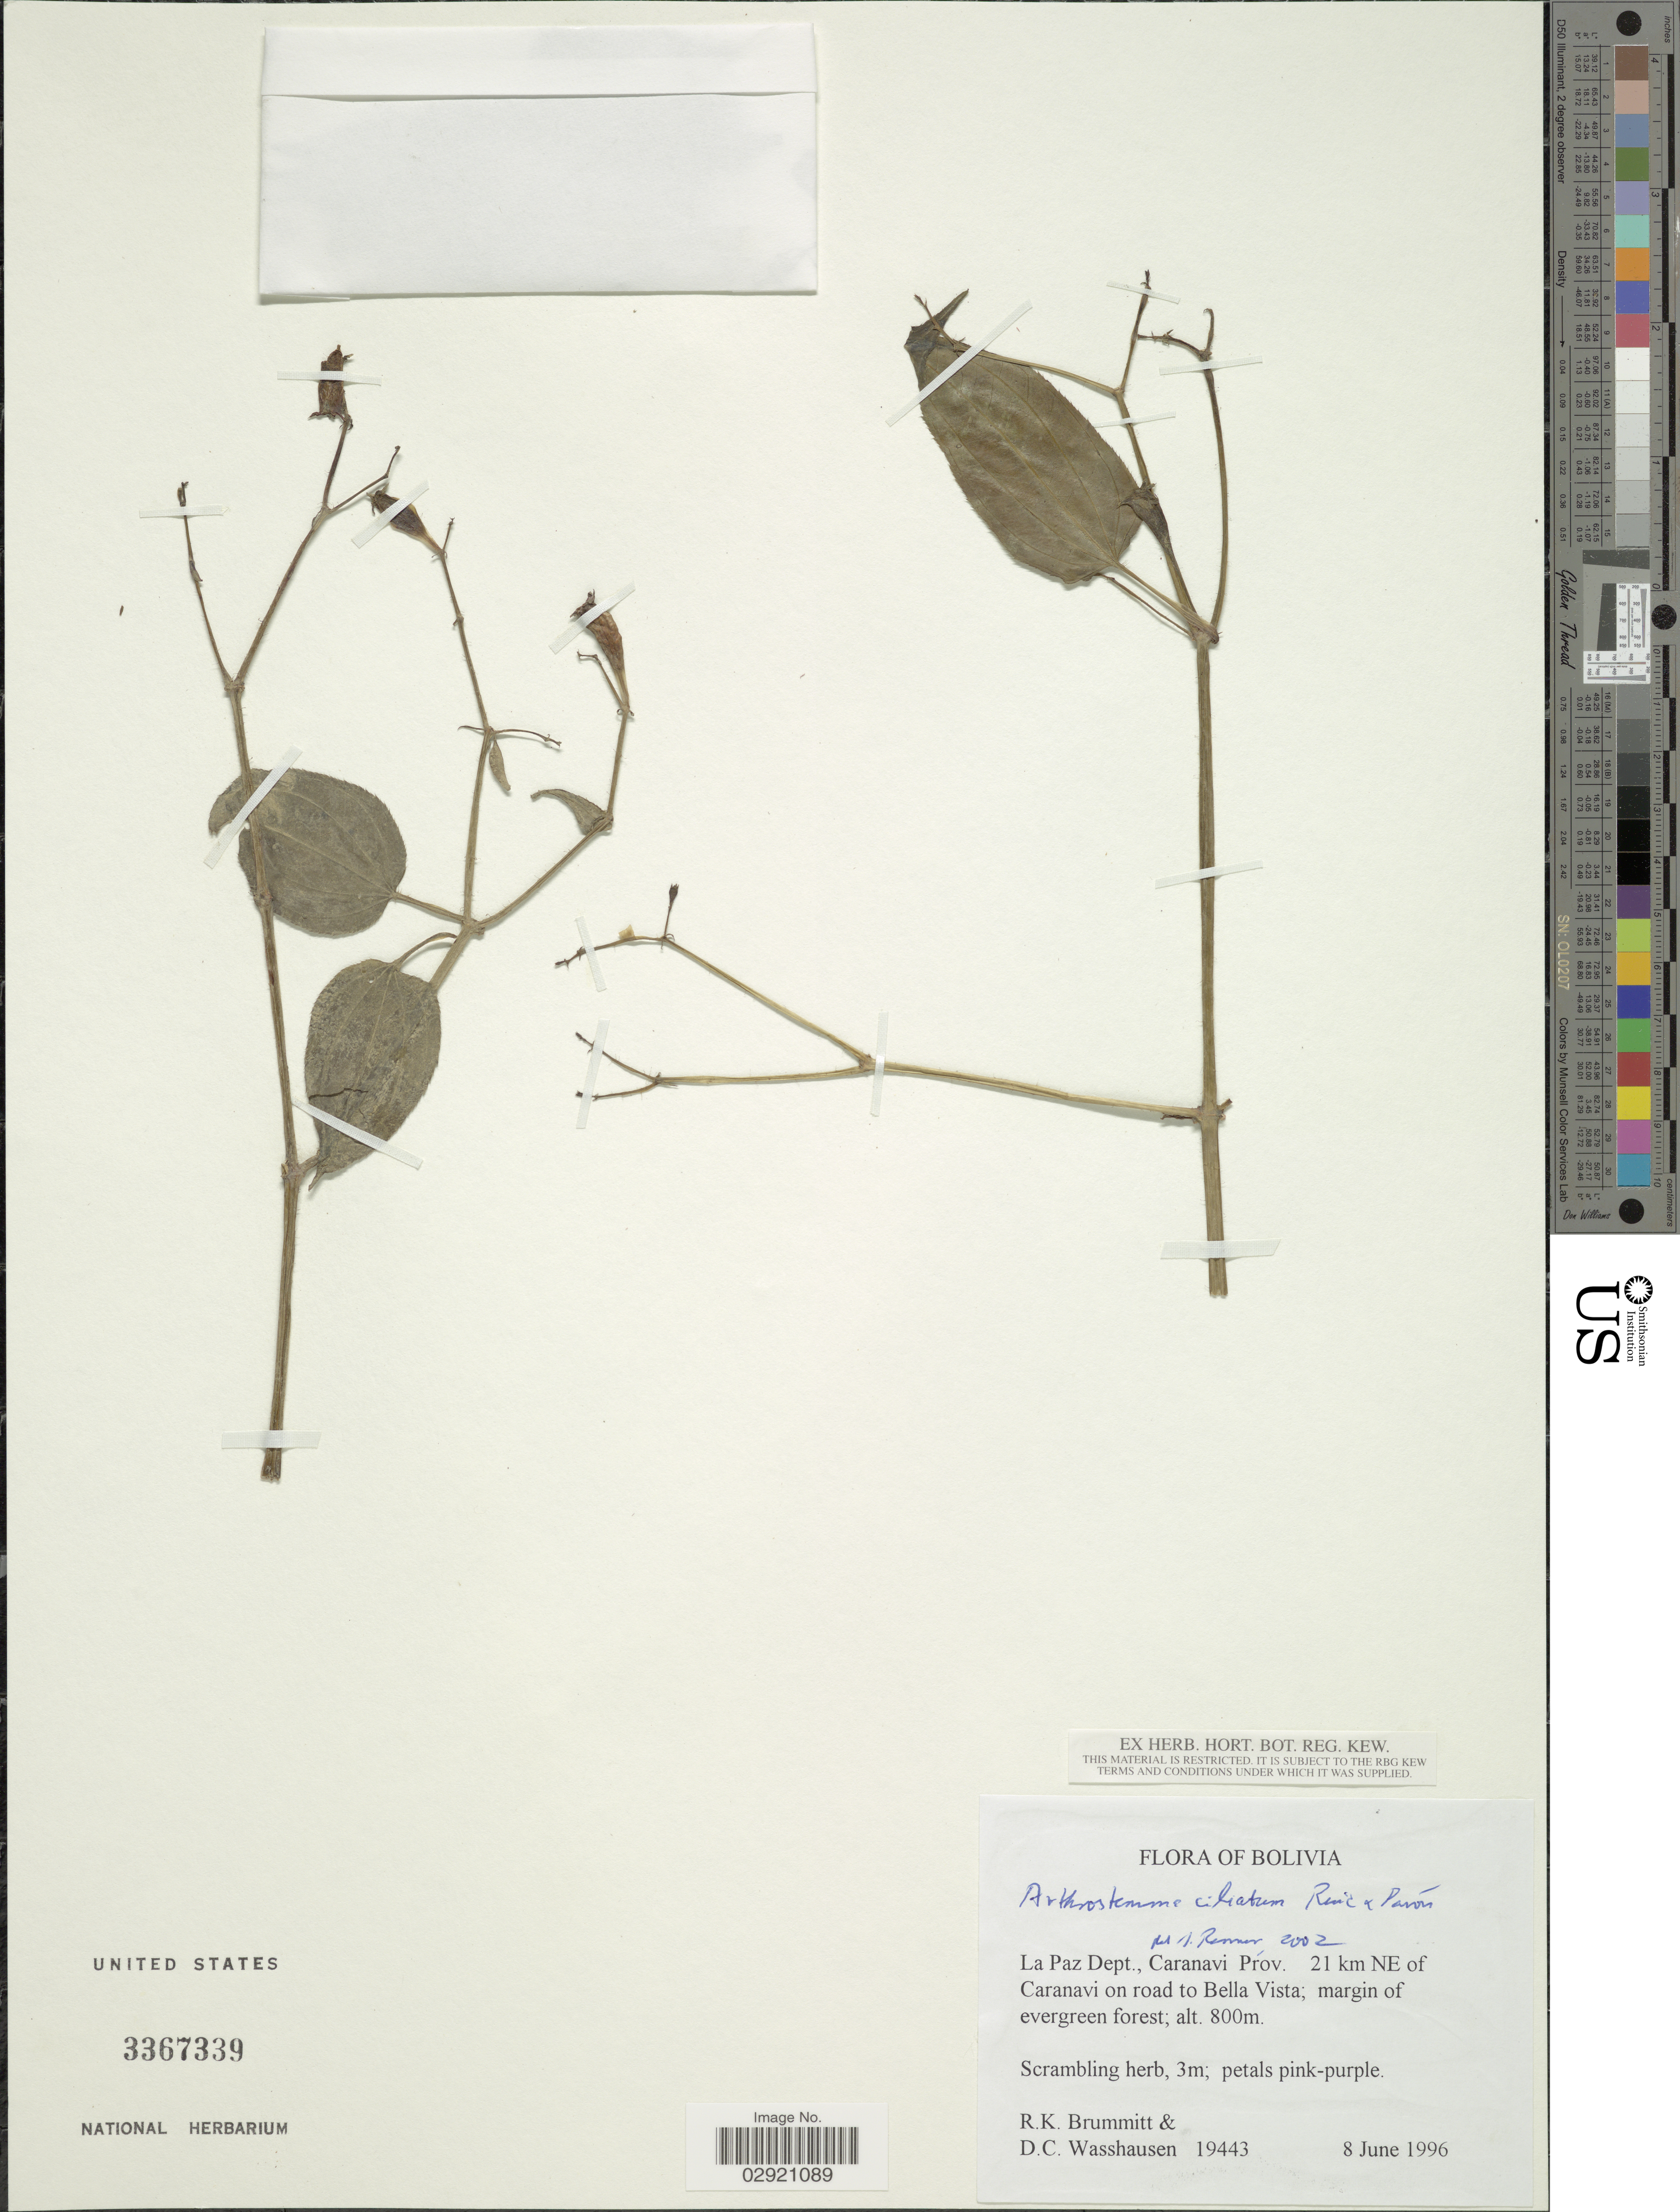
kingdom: Plantae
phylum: Tracheophyta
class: Magnoliopsida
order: Myrtales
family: Melastomataceae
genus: Arthrostemma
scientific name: Arthrostemma ciliatum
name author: Pav. ex D. Don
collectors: R. K. Brummitt & D. C. Wasshausen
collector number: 19443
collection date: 1996-06-08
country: Bolivia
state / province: La Paz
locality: La Paz Dept., Caranavi Prov. 21 km NE of Caranavi on road to Bella Vista.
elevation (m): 800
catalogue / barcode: US 3367339